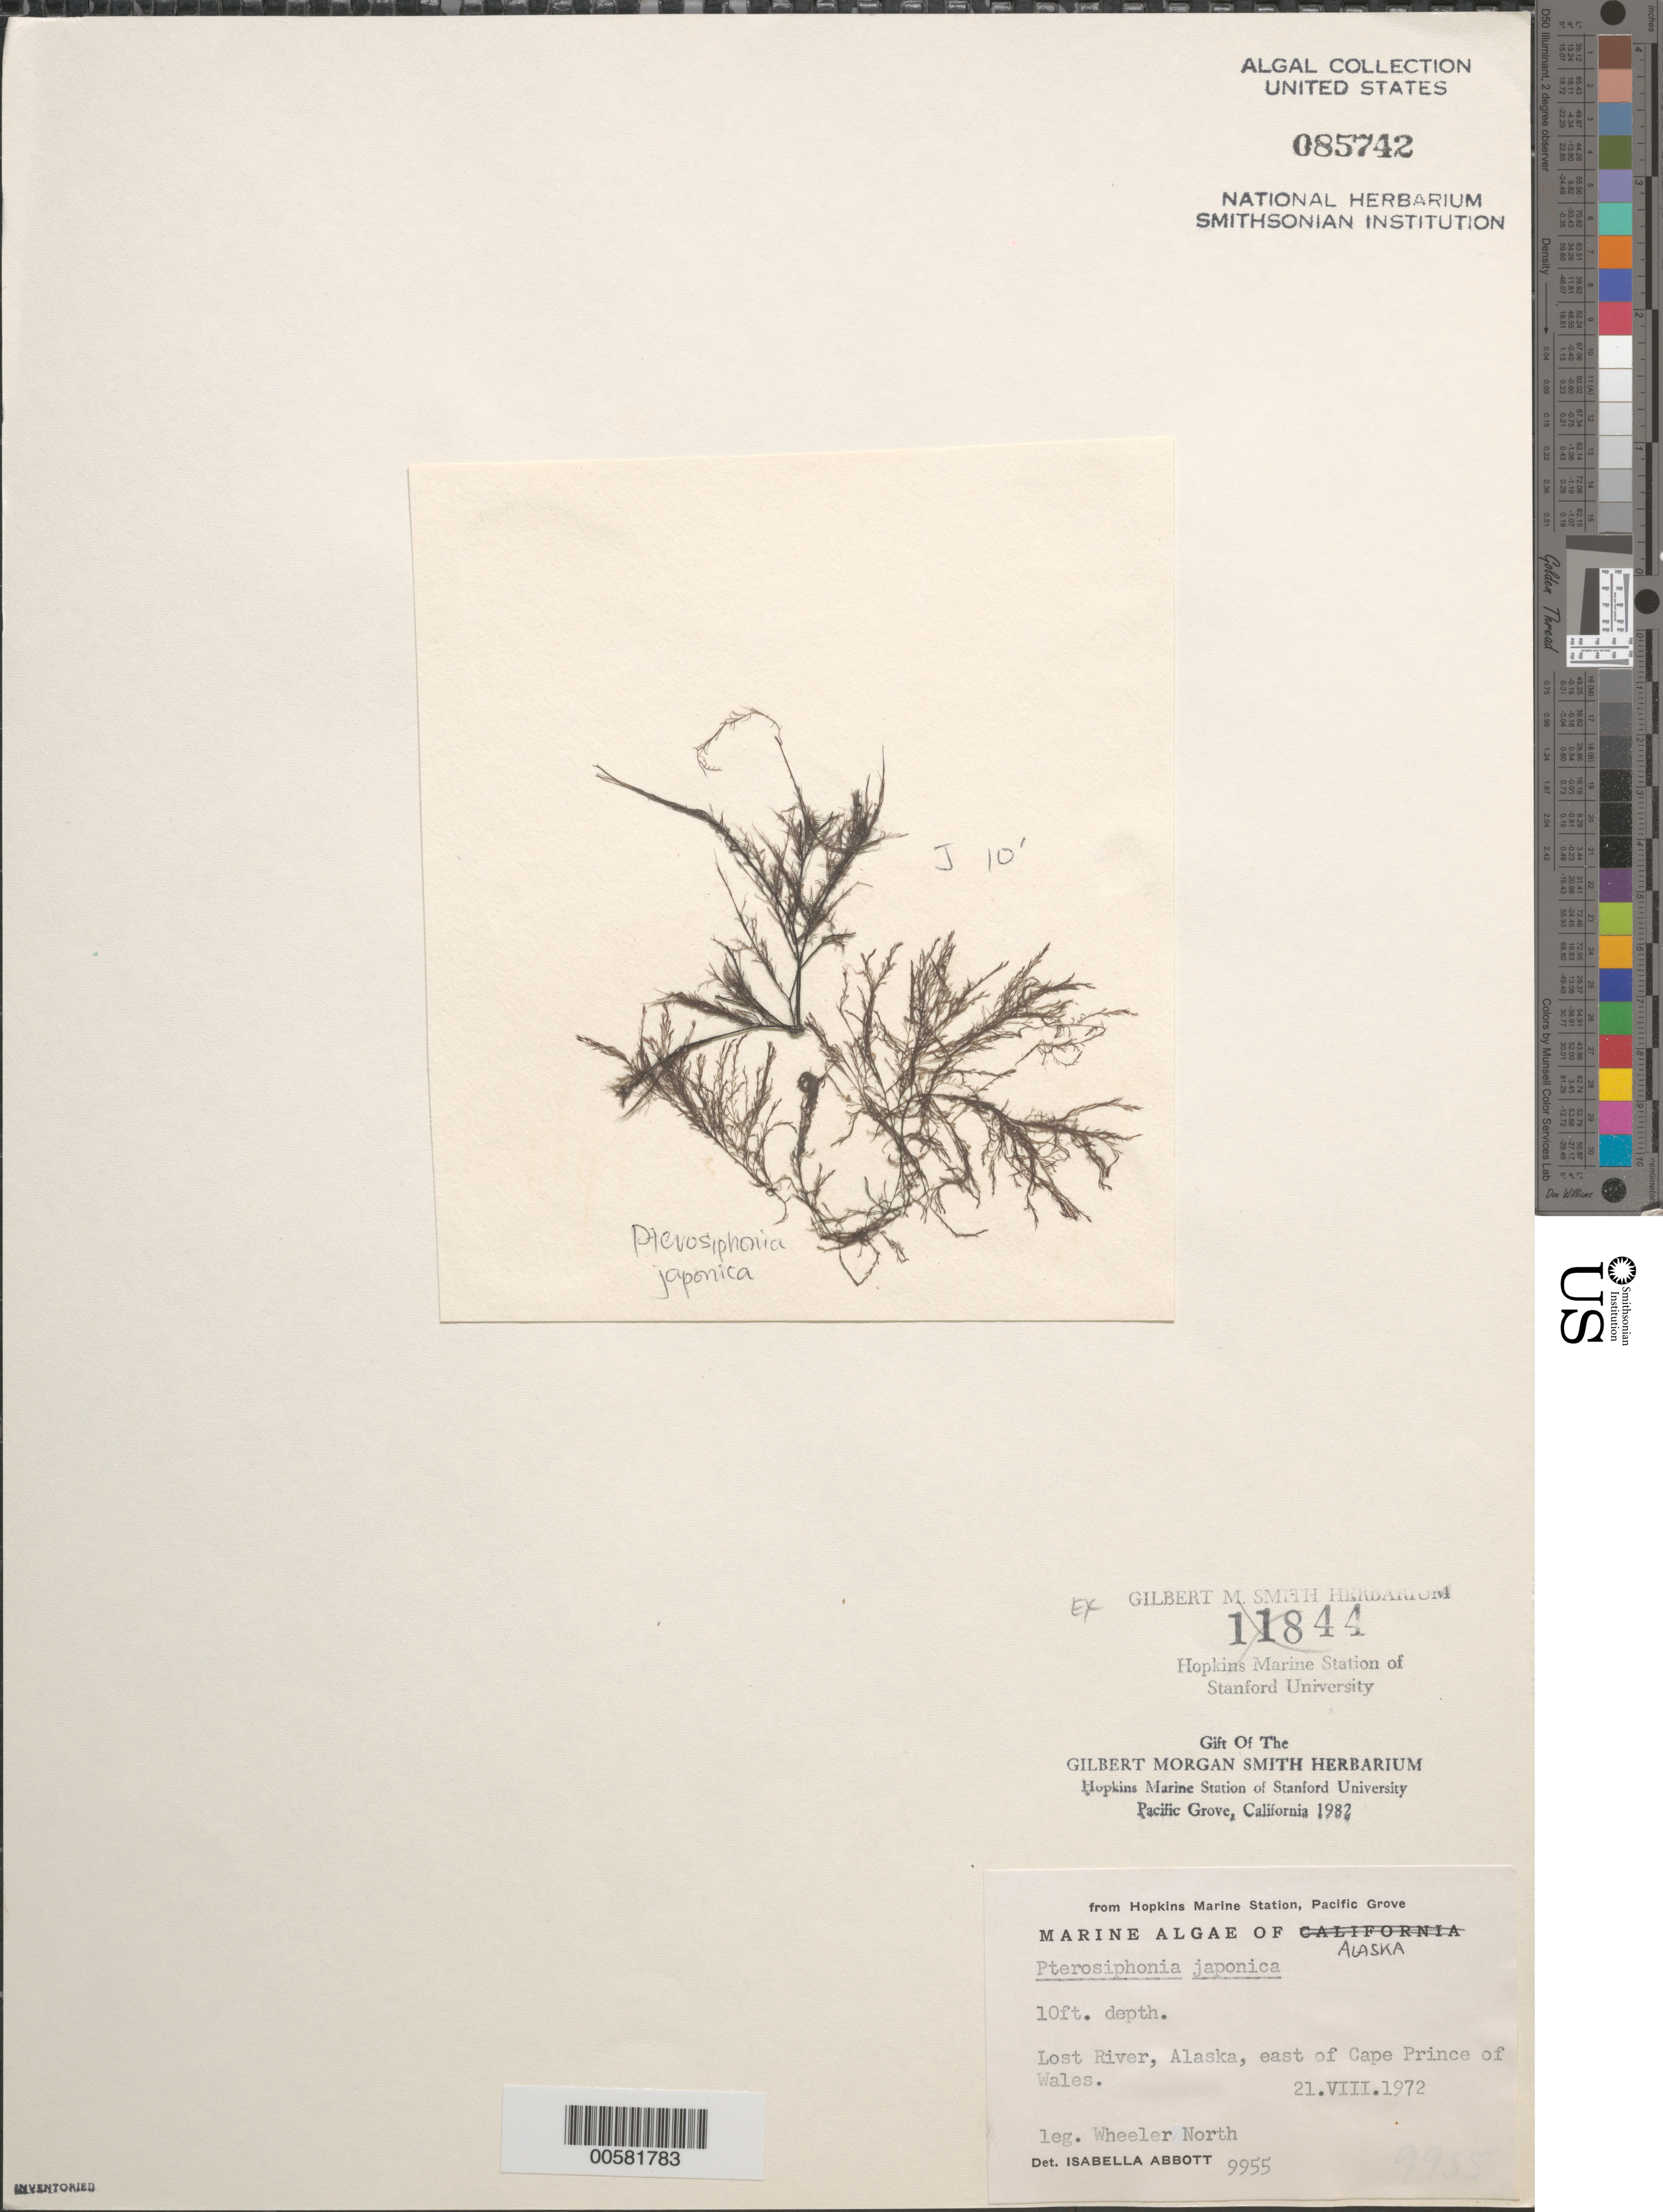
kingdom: Plantae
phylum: Rhodophyta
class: Florideophyceae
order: Ceramiales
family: Rhodomelaceae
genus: Savoiea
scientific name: Savoiea hamata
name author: (Sinova) M.J. Wynne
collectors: W. North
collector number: IAA 9955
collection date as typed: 21 Aug 1972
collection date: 1972-08-21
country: United States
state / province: Alaska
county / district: Nome Division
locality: Lost River, east of Cape Prince of Wales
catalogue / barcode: US 85742